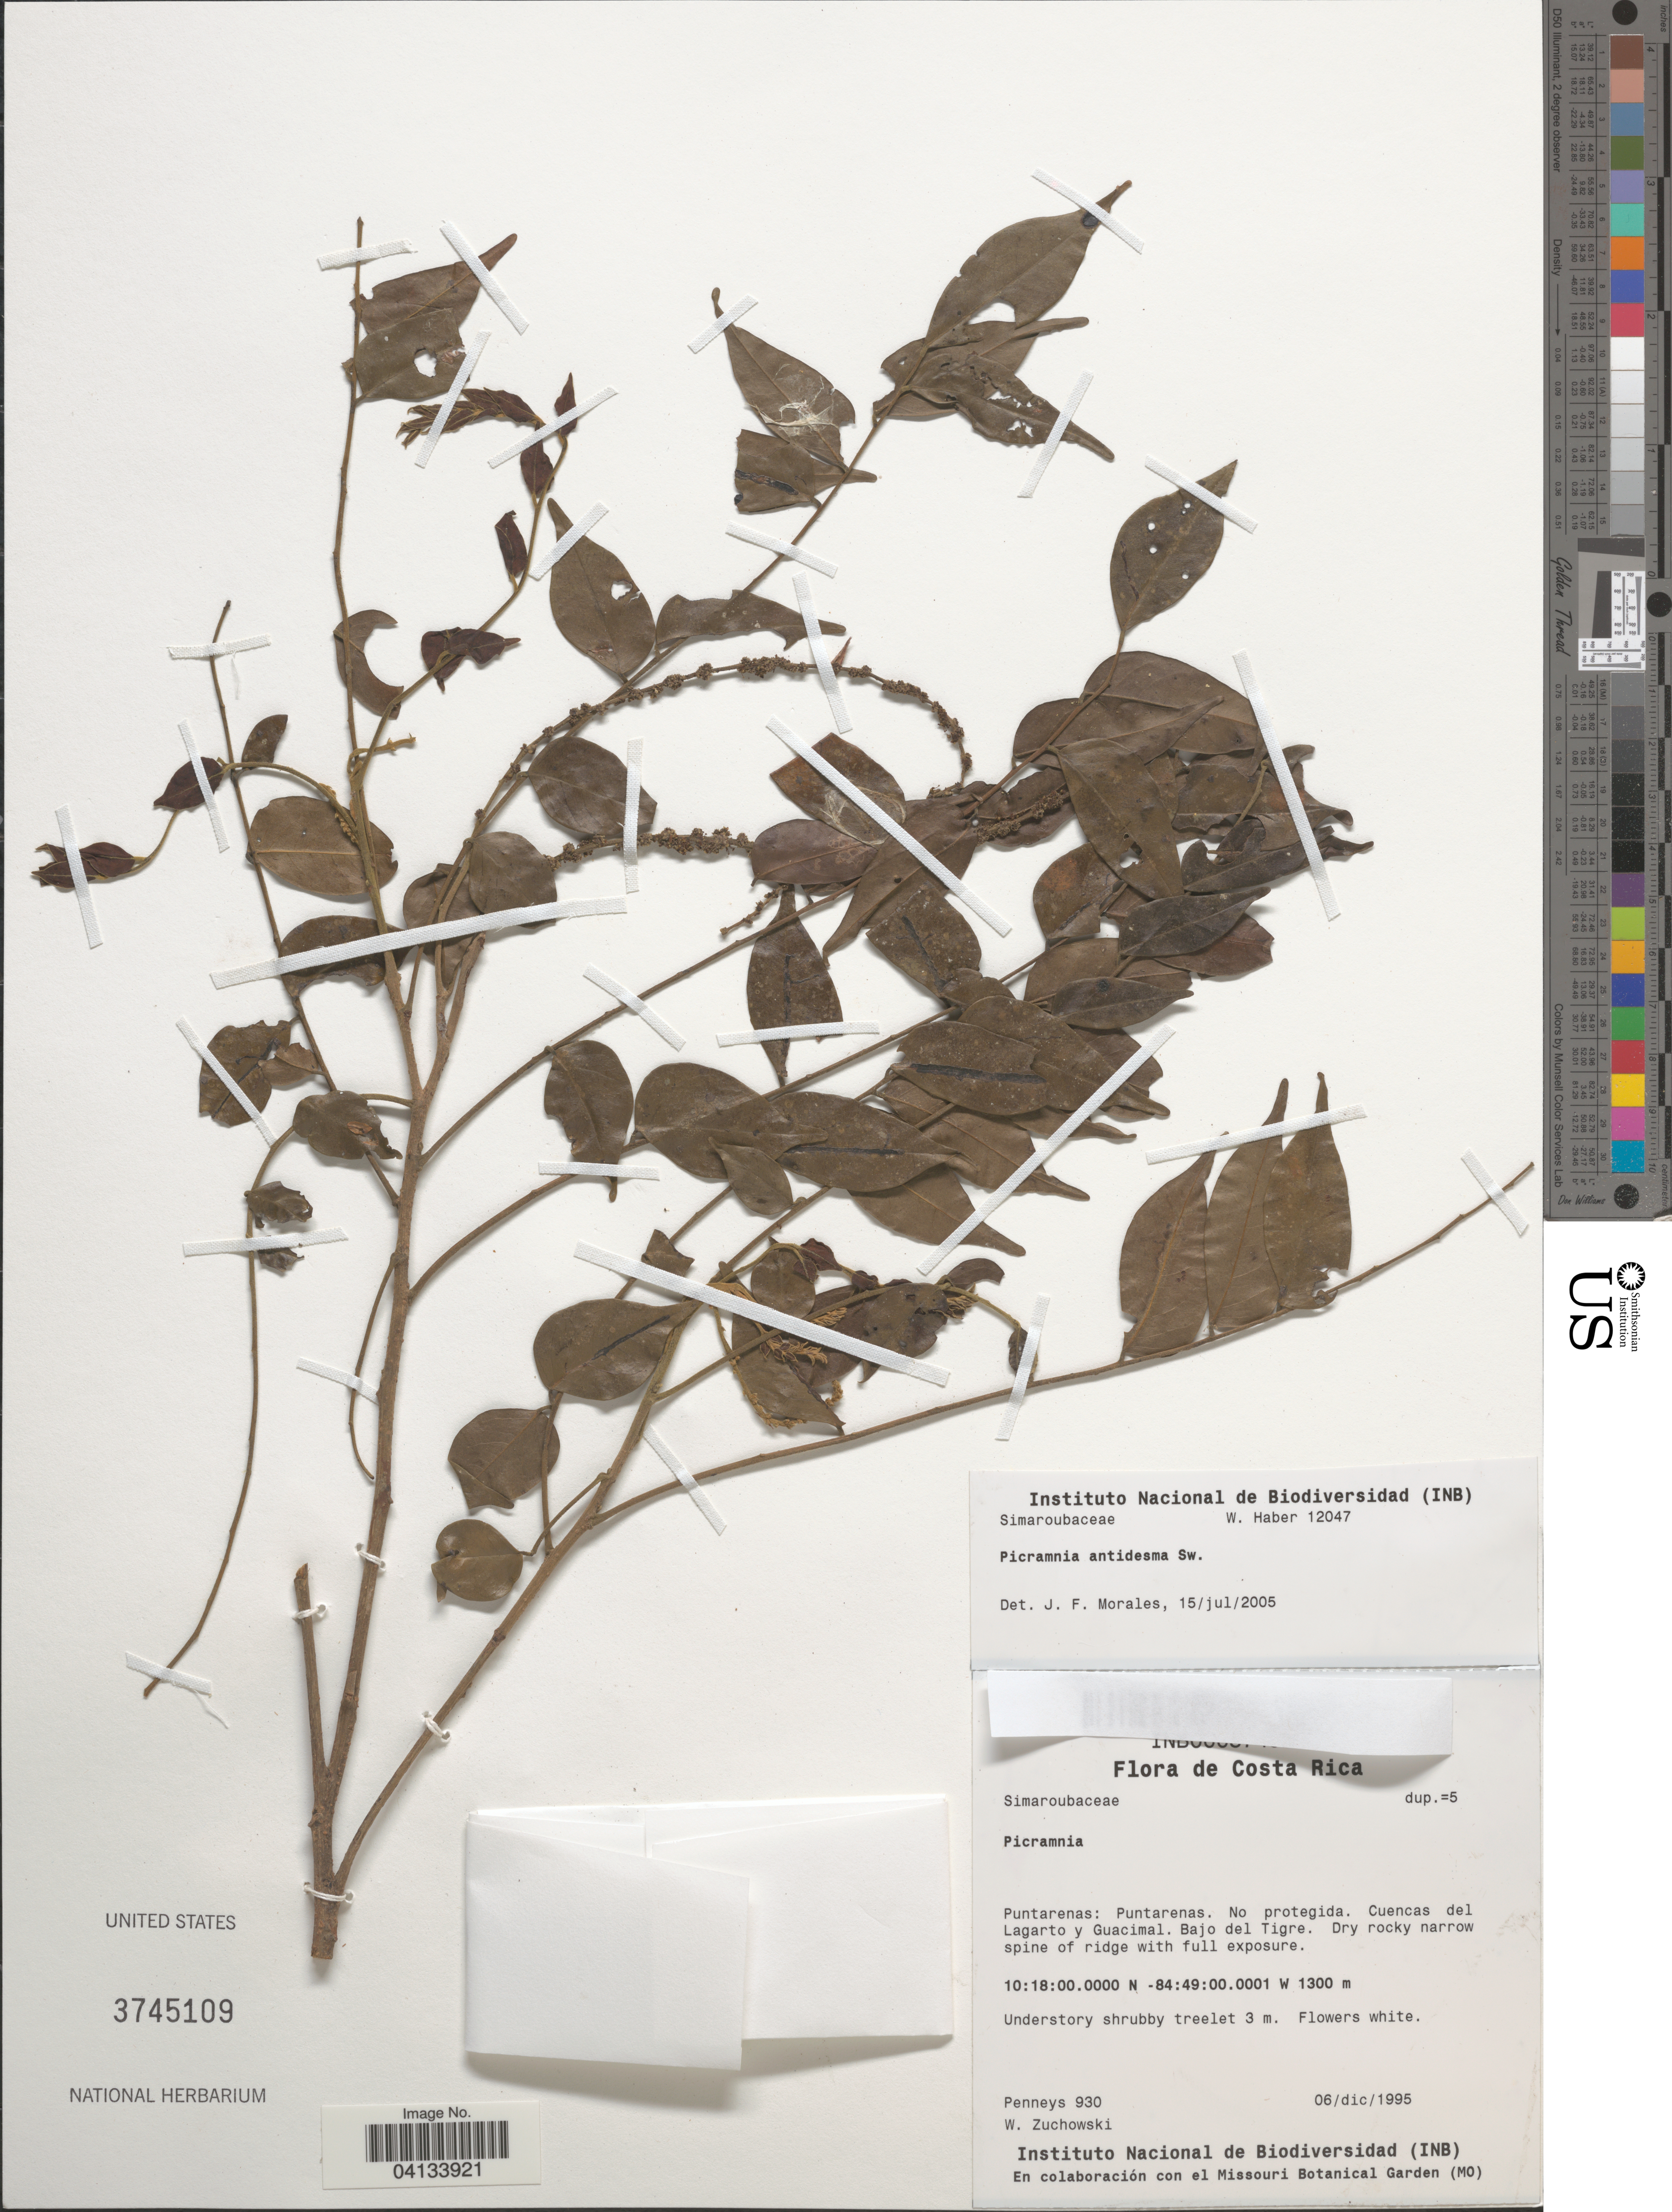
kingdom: Plantae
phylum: Tracheophyta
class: Magnoliopsida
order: Picramniales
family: Picramniaceae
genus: Picramnia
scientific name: Picramnia antidesma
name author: Sw.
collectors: Penneys & W. Zuchowski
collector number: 930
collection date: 1995-12-06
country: Costa Rica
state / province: Puntarenas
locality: Puntarenas. No protegida. Cuencas del Lagarto y Guacimal. Bajo del Tigre.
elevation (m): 1300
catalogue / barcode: US 3745109